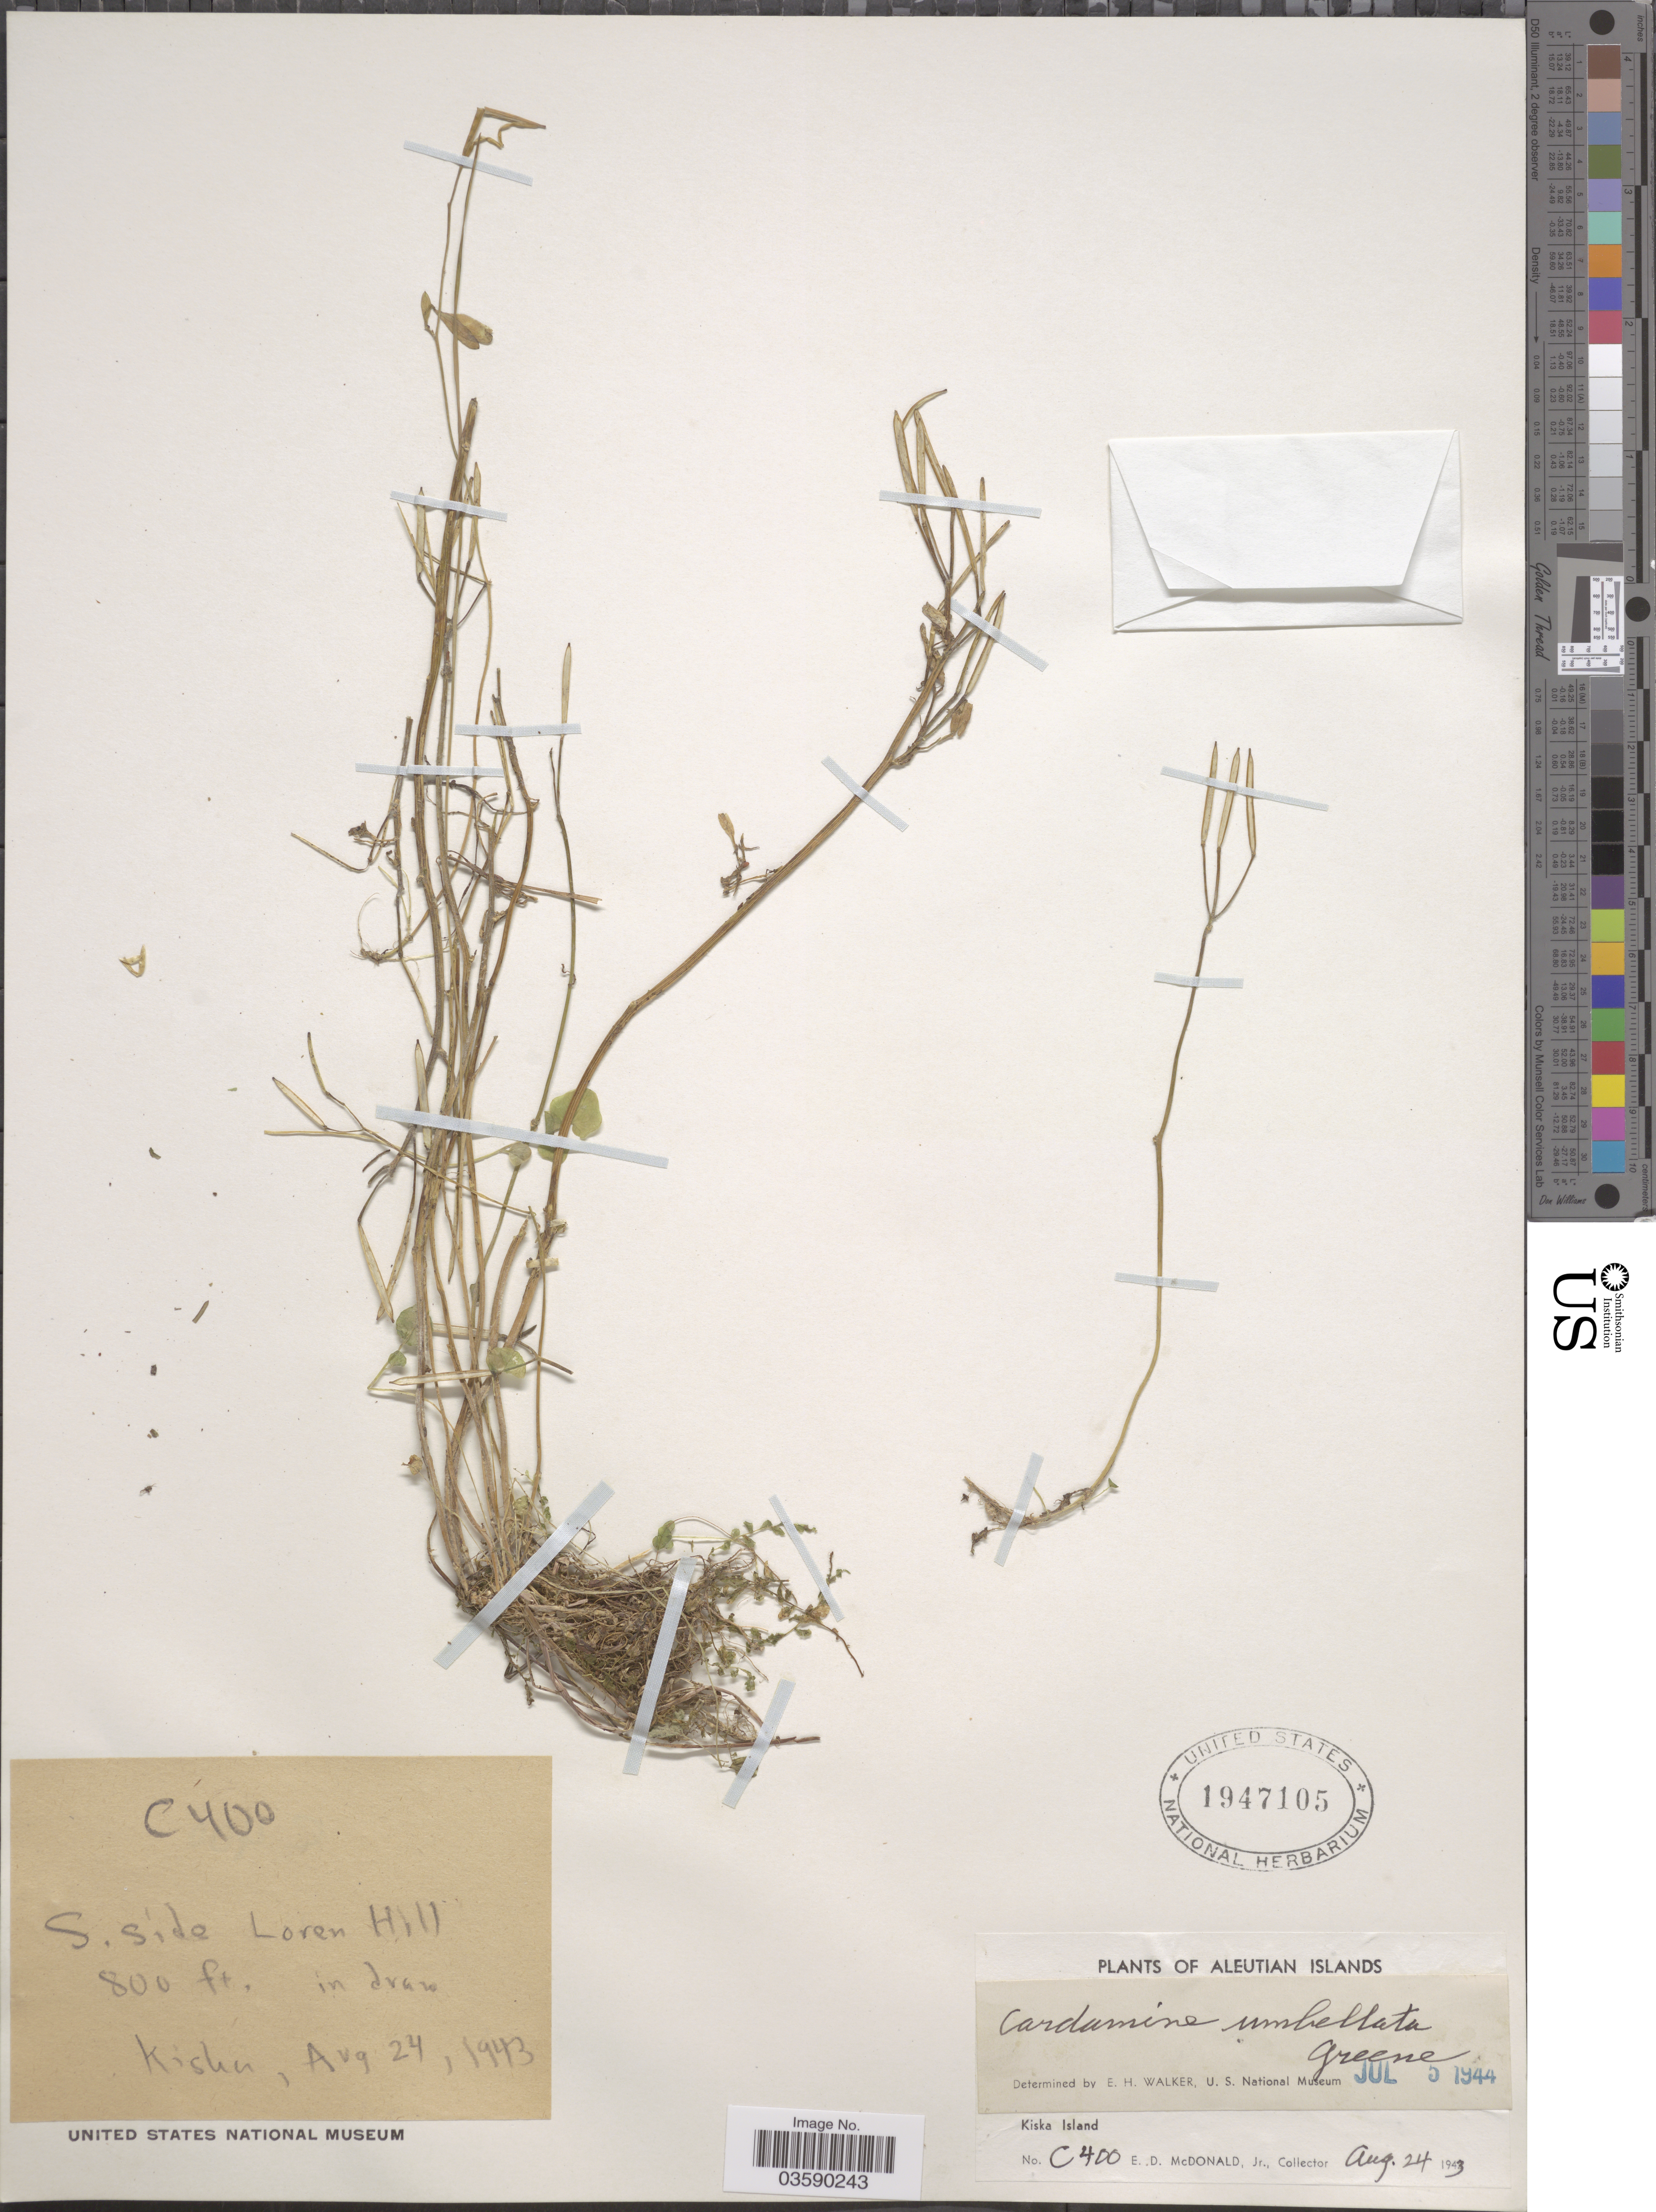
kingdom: Plantae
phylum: Tracheophyta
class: Magnoliopsida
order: Brassicales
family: Brassicaceae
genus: Cardamine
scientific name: Cardamine umbellata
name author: Greene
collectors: E. D. McDonald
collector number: C400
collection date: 1943-08-24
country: United States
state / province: Alaska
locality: Aleutian Islands. Kiska Island. S.Side Loren Hill.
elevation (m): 244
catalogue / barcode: US 1947105